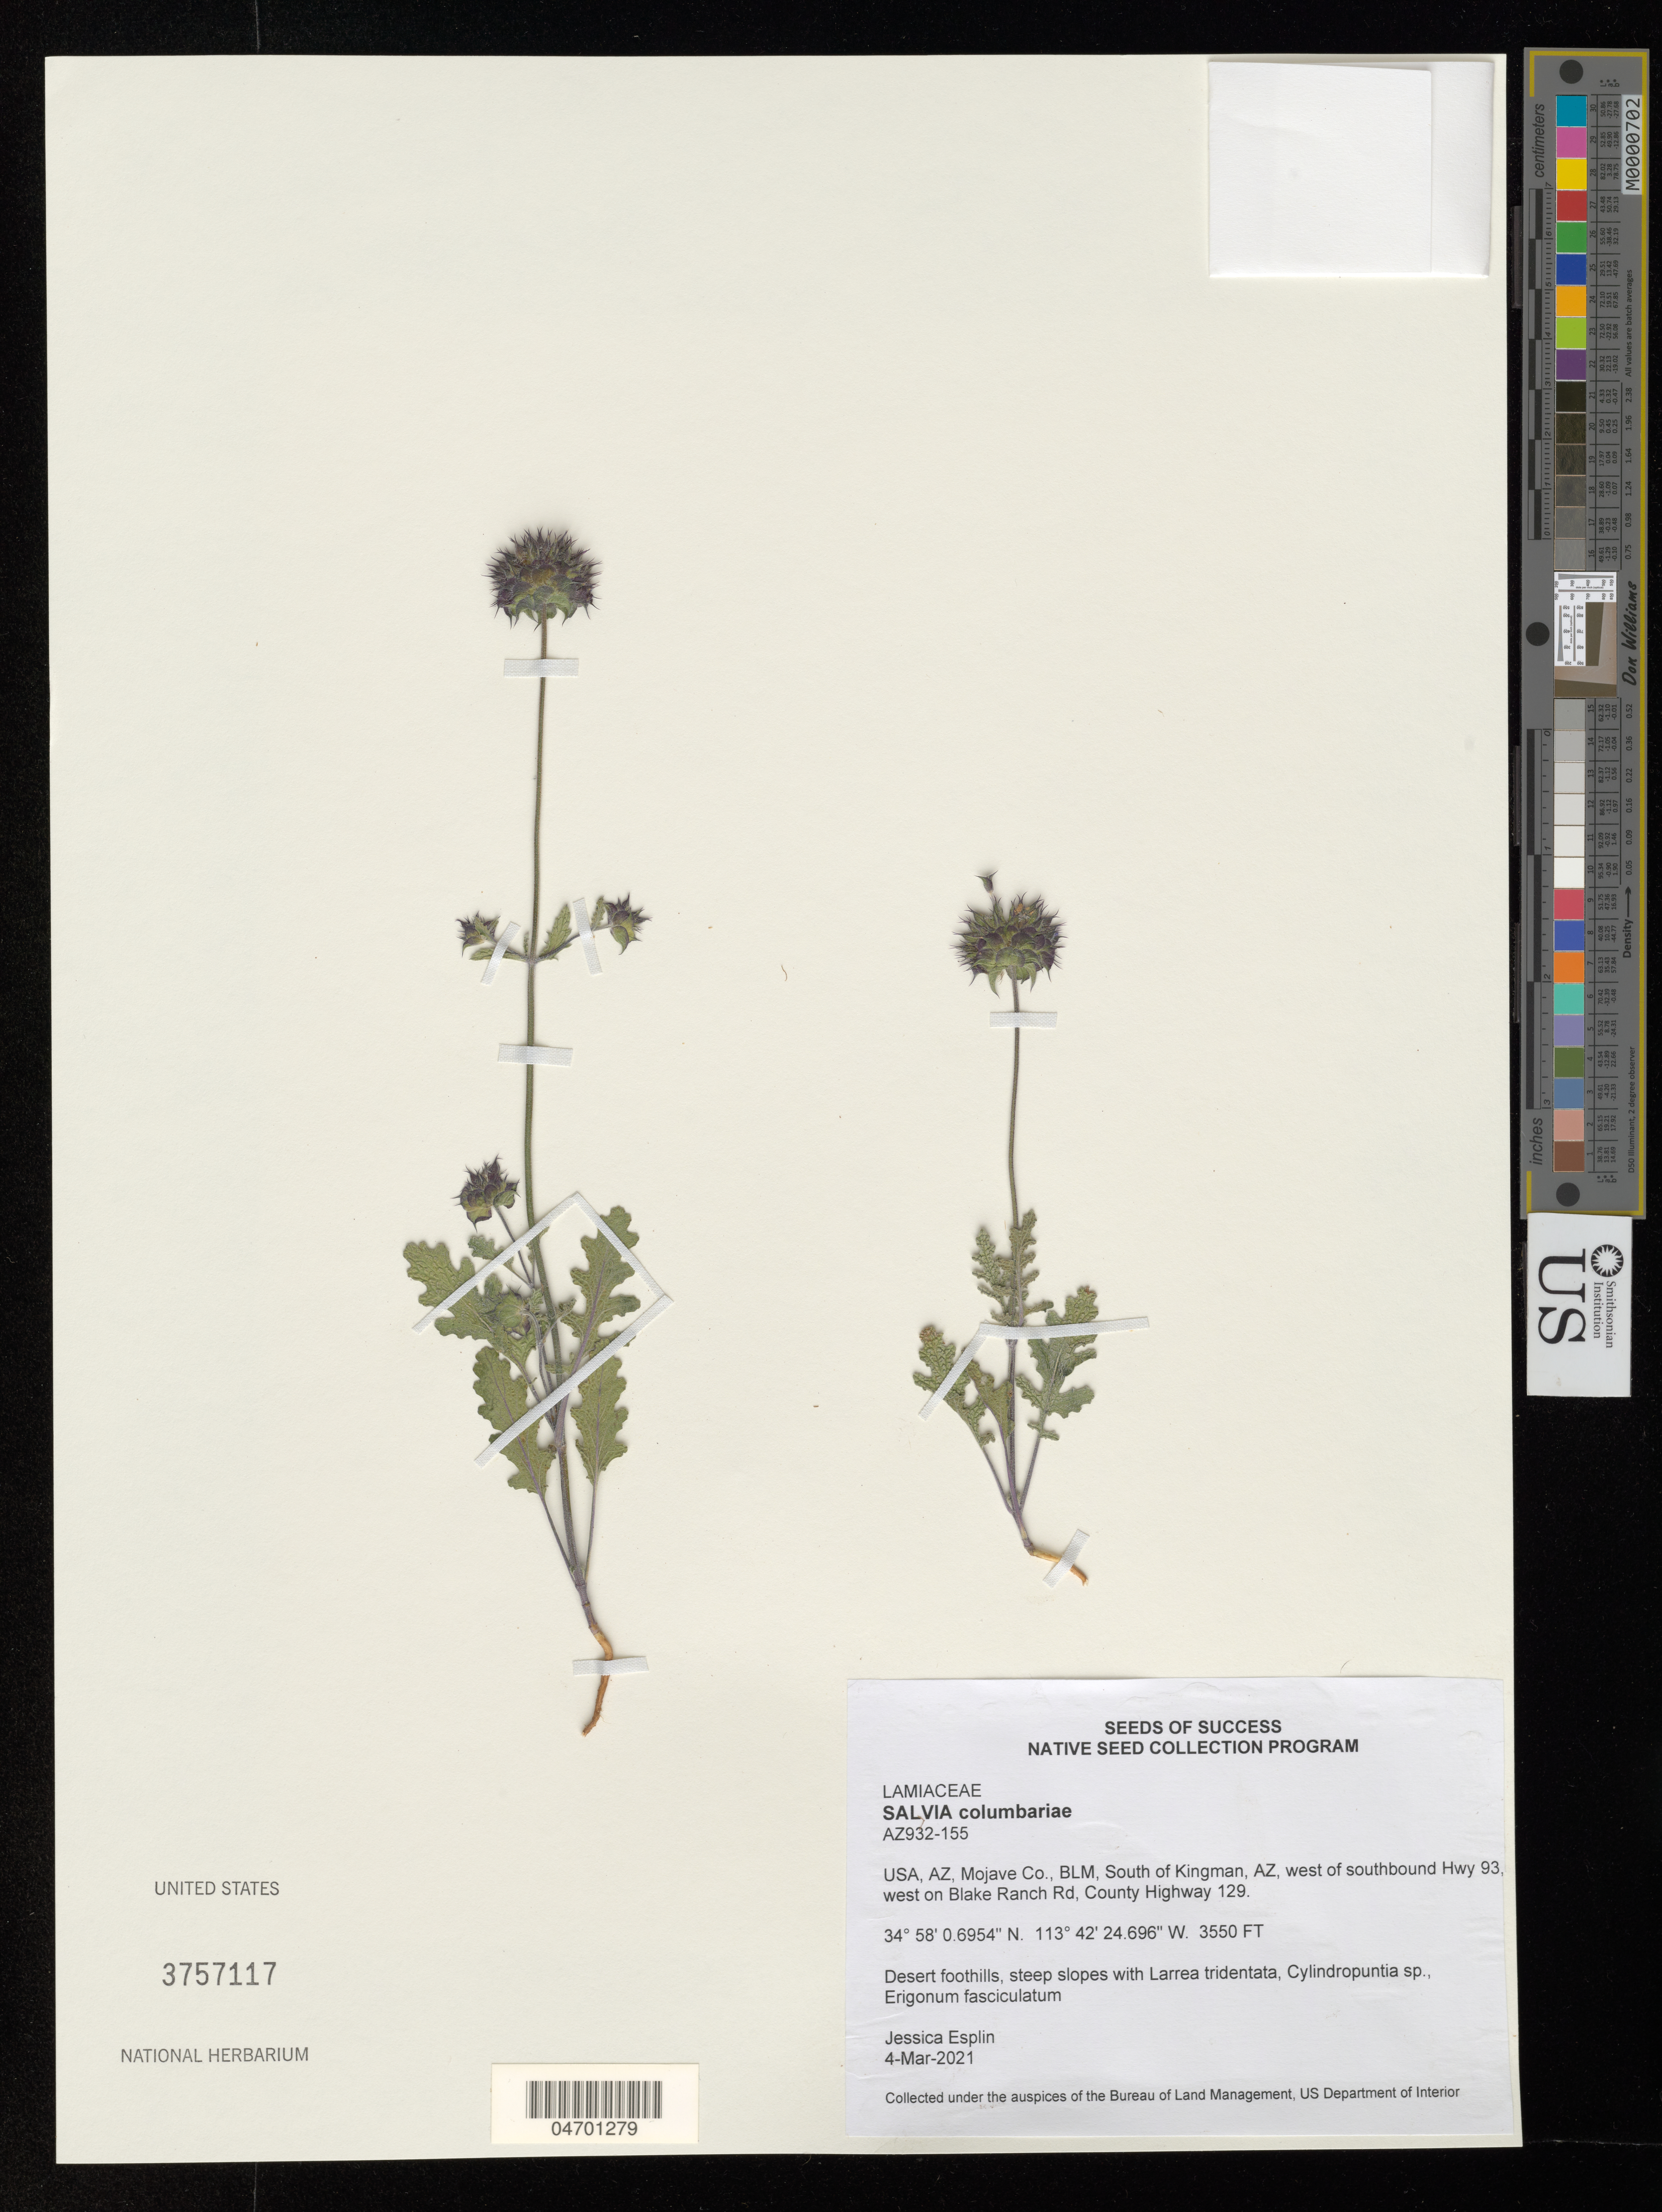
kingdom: Plantae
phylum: Tracheophyta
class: Magnoliopsida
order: Lamiales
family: Lamiaceae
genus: Salvia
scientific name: Salvia columbariae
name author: Benth.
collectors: A. Ron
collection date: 2021-03-04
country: United States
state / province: Arizona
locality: AZ, Mojave Co., BLM, South of Kingman, west of southbound Hwy 93, west on Blake Ranch Rd, County Highway 129.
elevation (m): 1082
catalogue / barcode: US 3757117